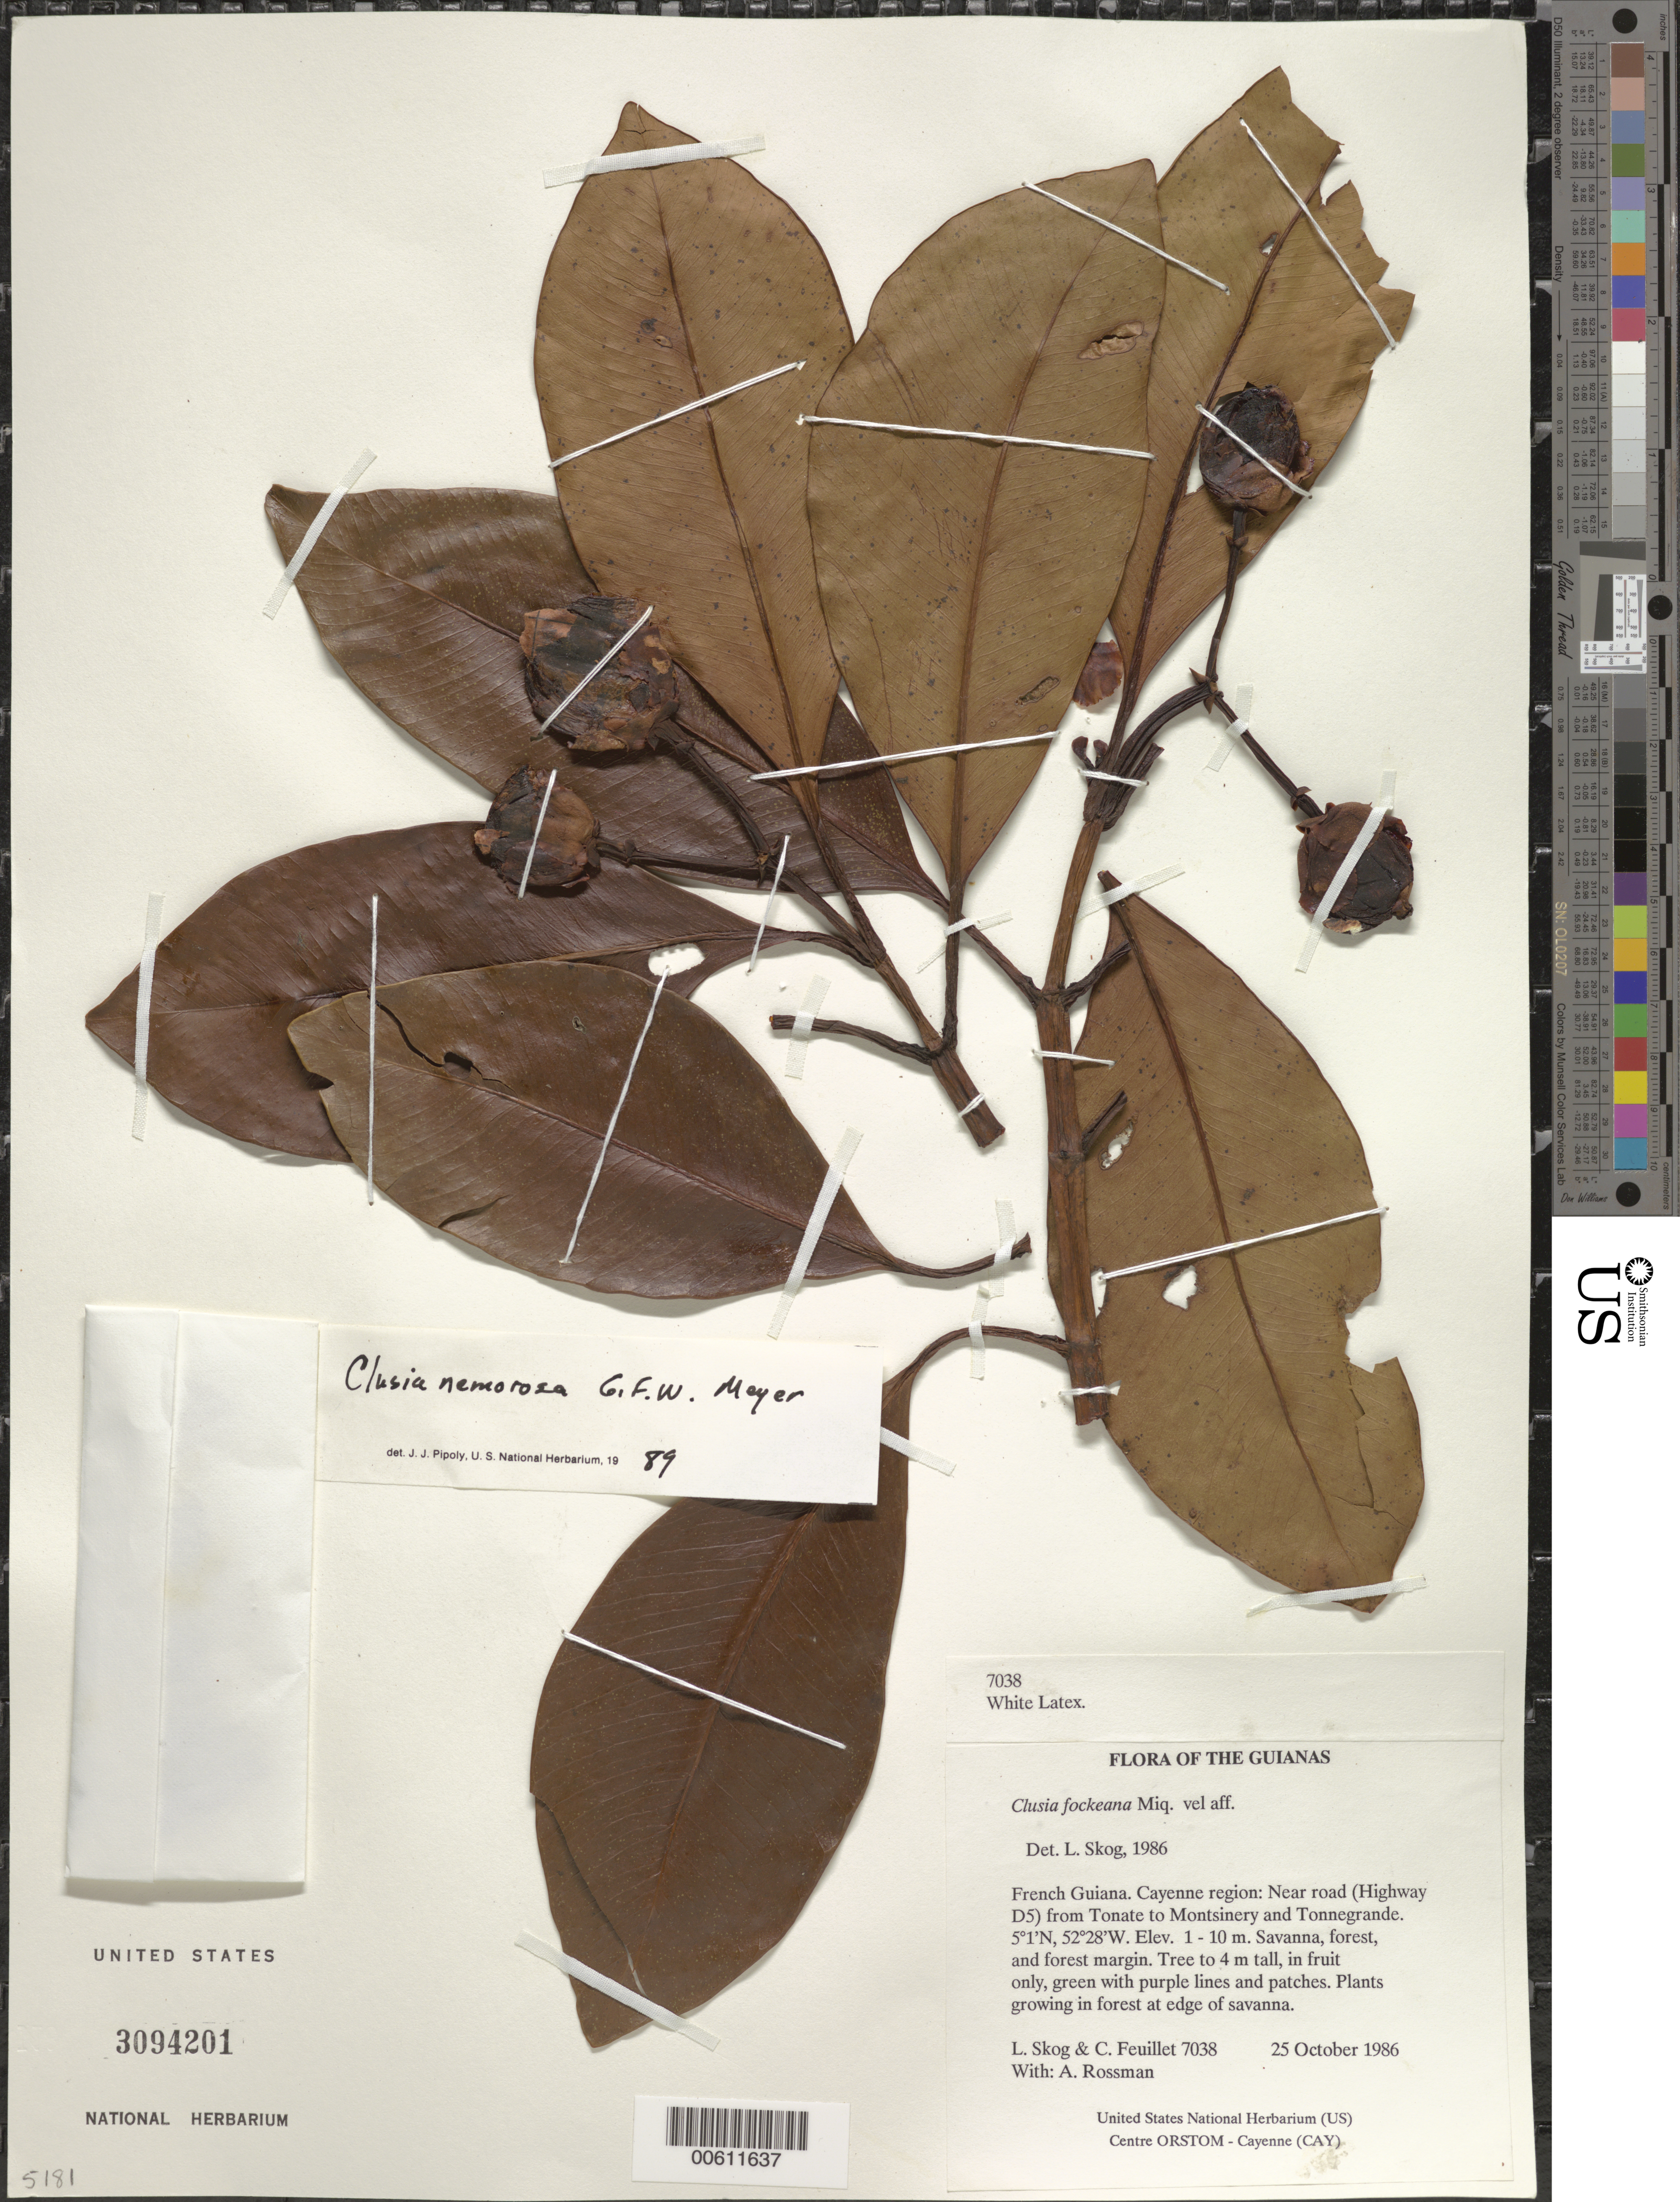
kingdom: Plantae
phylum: Tracheophyta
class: Magnoliopsida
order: Malpighiales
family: Clusiaceae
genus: Clusia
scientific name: Clusia nemorosa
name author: G. Mey.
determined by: Pipoly, J. J., III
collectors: L. E. Skog, C. Feuillet & A. Rossman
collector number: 7038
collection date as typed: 25 October 1986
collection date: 1986-10-25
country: French Guiana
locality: Cayenne. Near road (Highway D5) from Tonate to Montsinery and Tonnegrande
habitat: Savanna, forest, and forest margin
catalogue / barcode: US 3094201